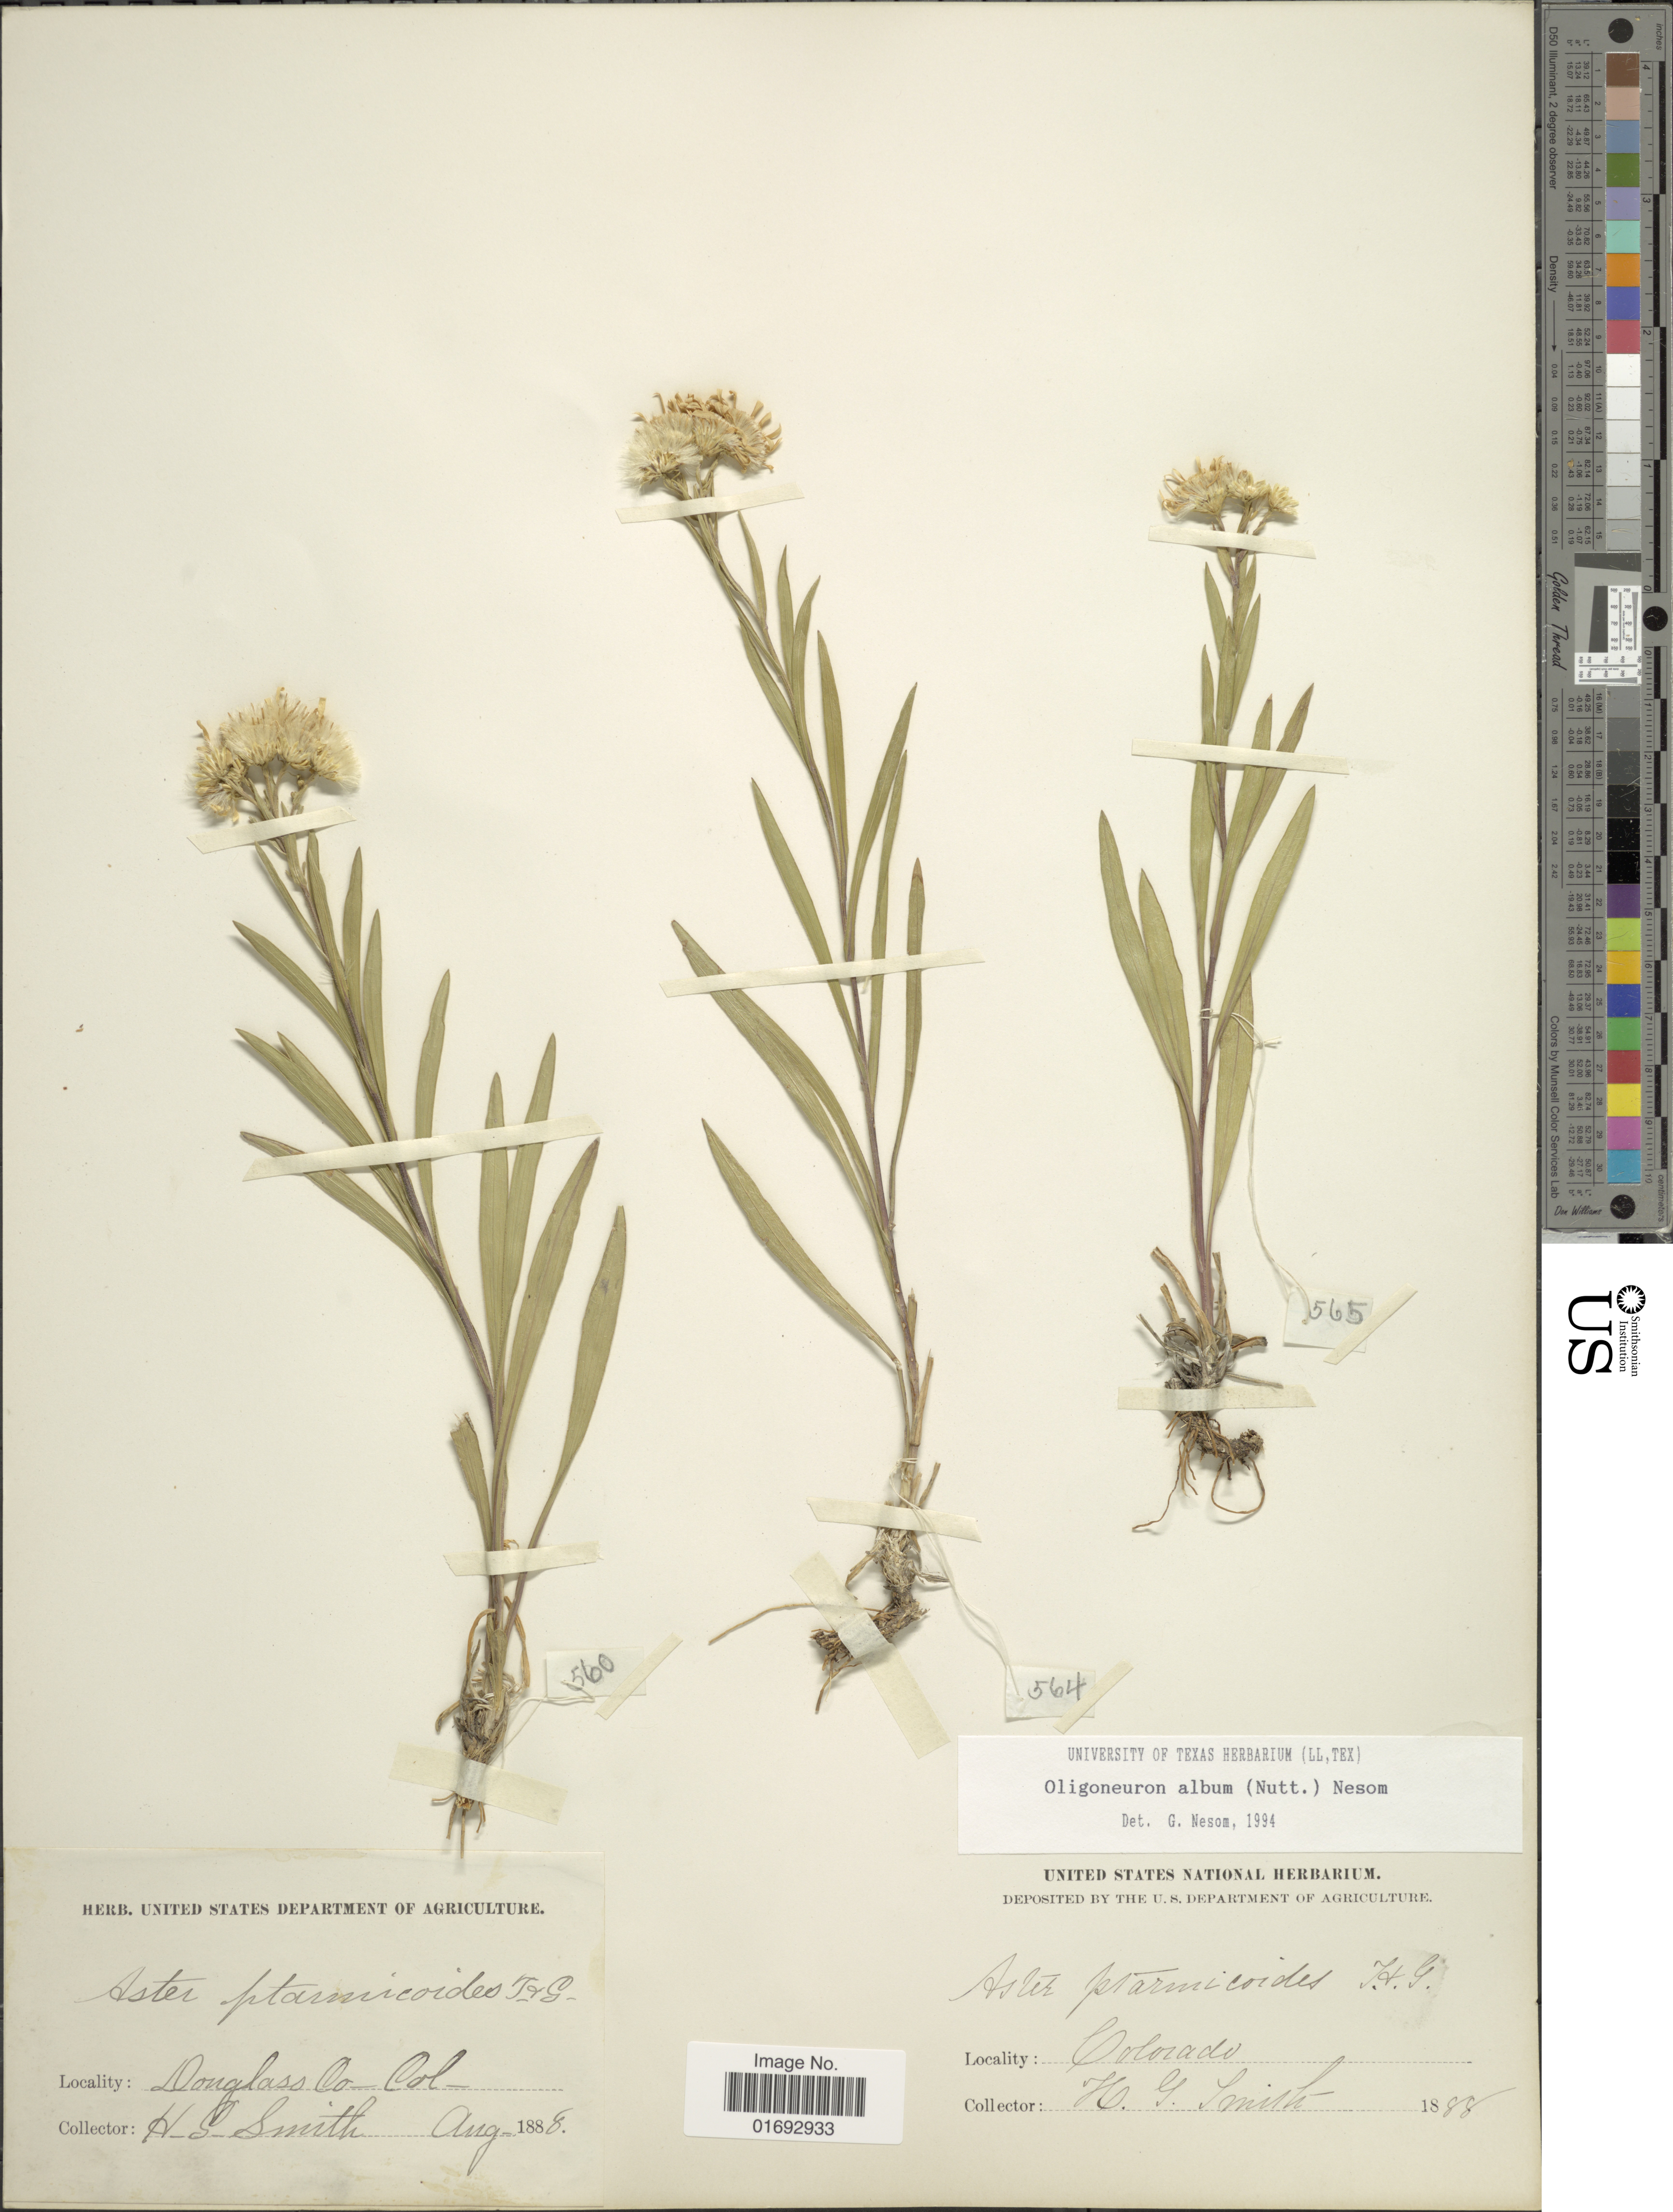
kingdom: Plantae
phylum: Tracheophyta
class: Magnoliopsida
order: Asterales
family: Asteraceae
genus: Oligoneuron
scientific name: Oligoneuron album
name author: (Nutt.) G.L. Nesom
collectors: H. G. Smith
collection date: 1888-08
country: United States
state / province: Colorado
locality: Douglass Co.